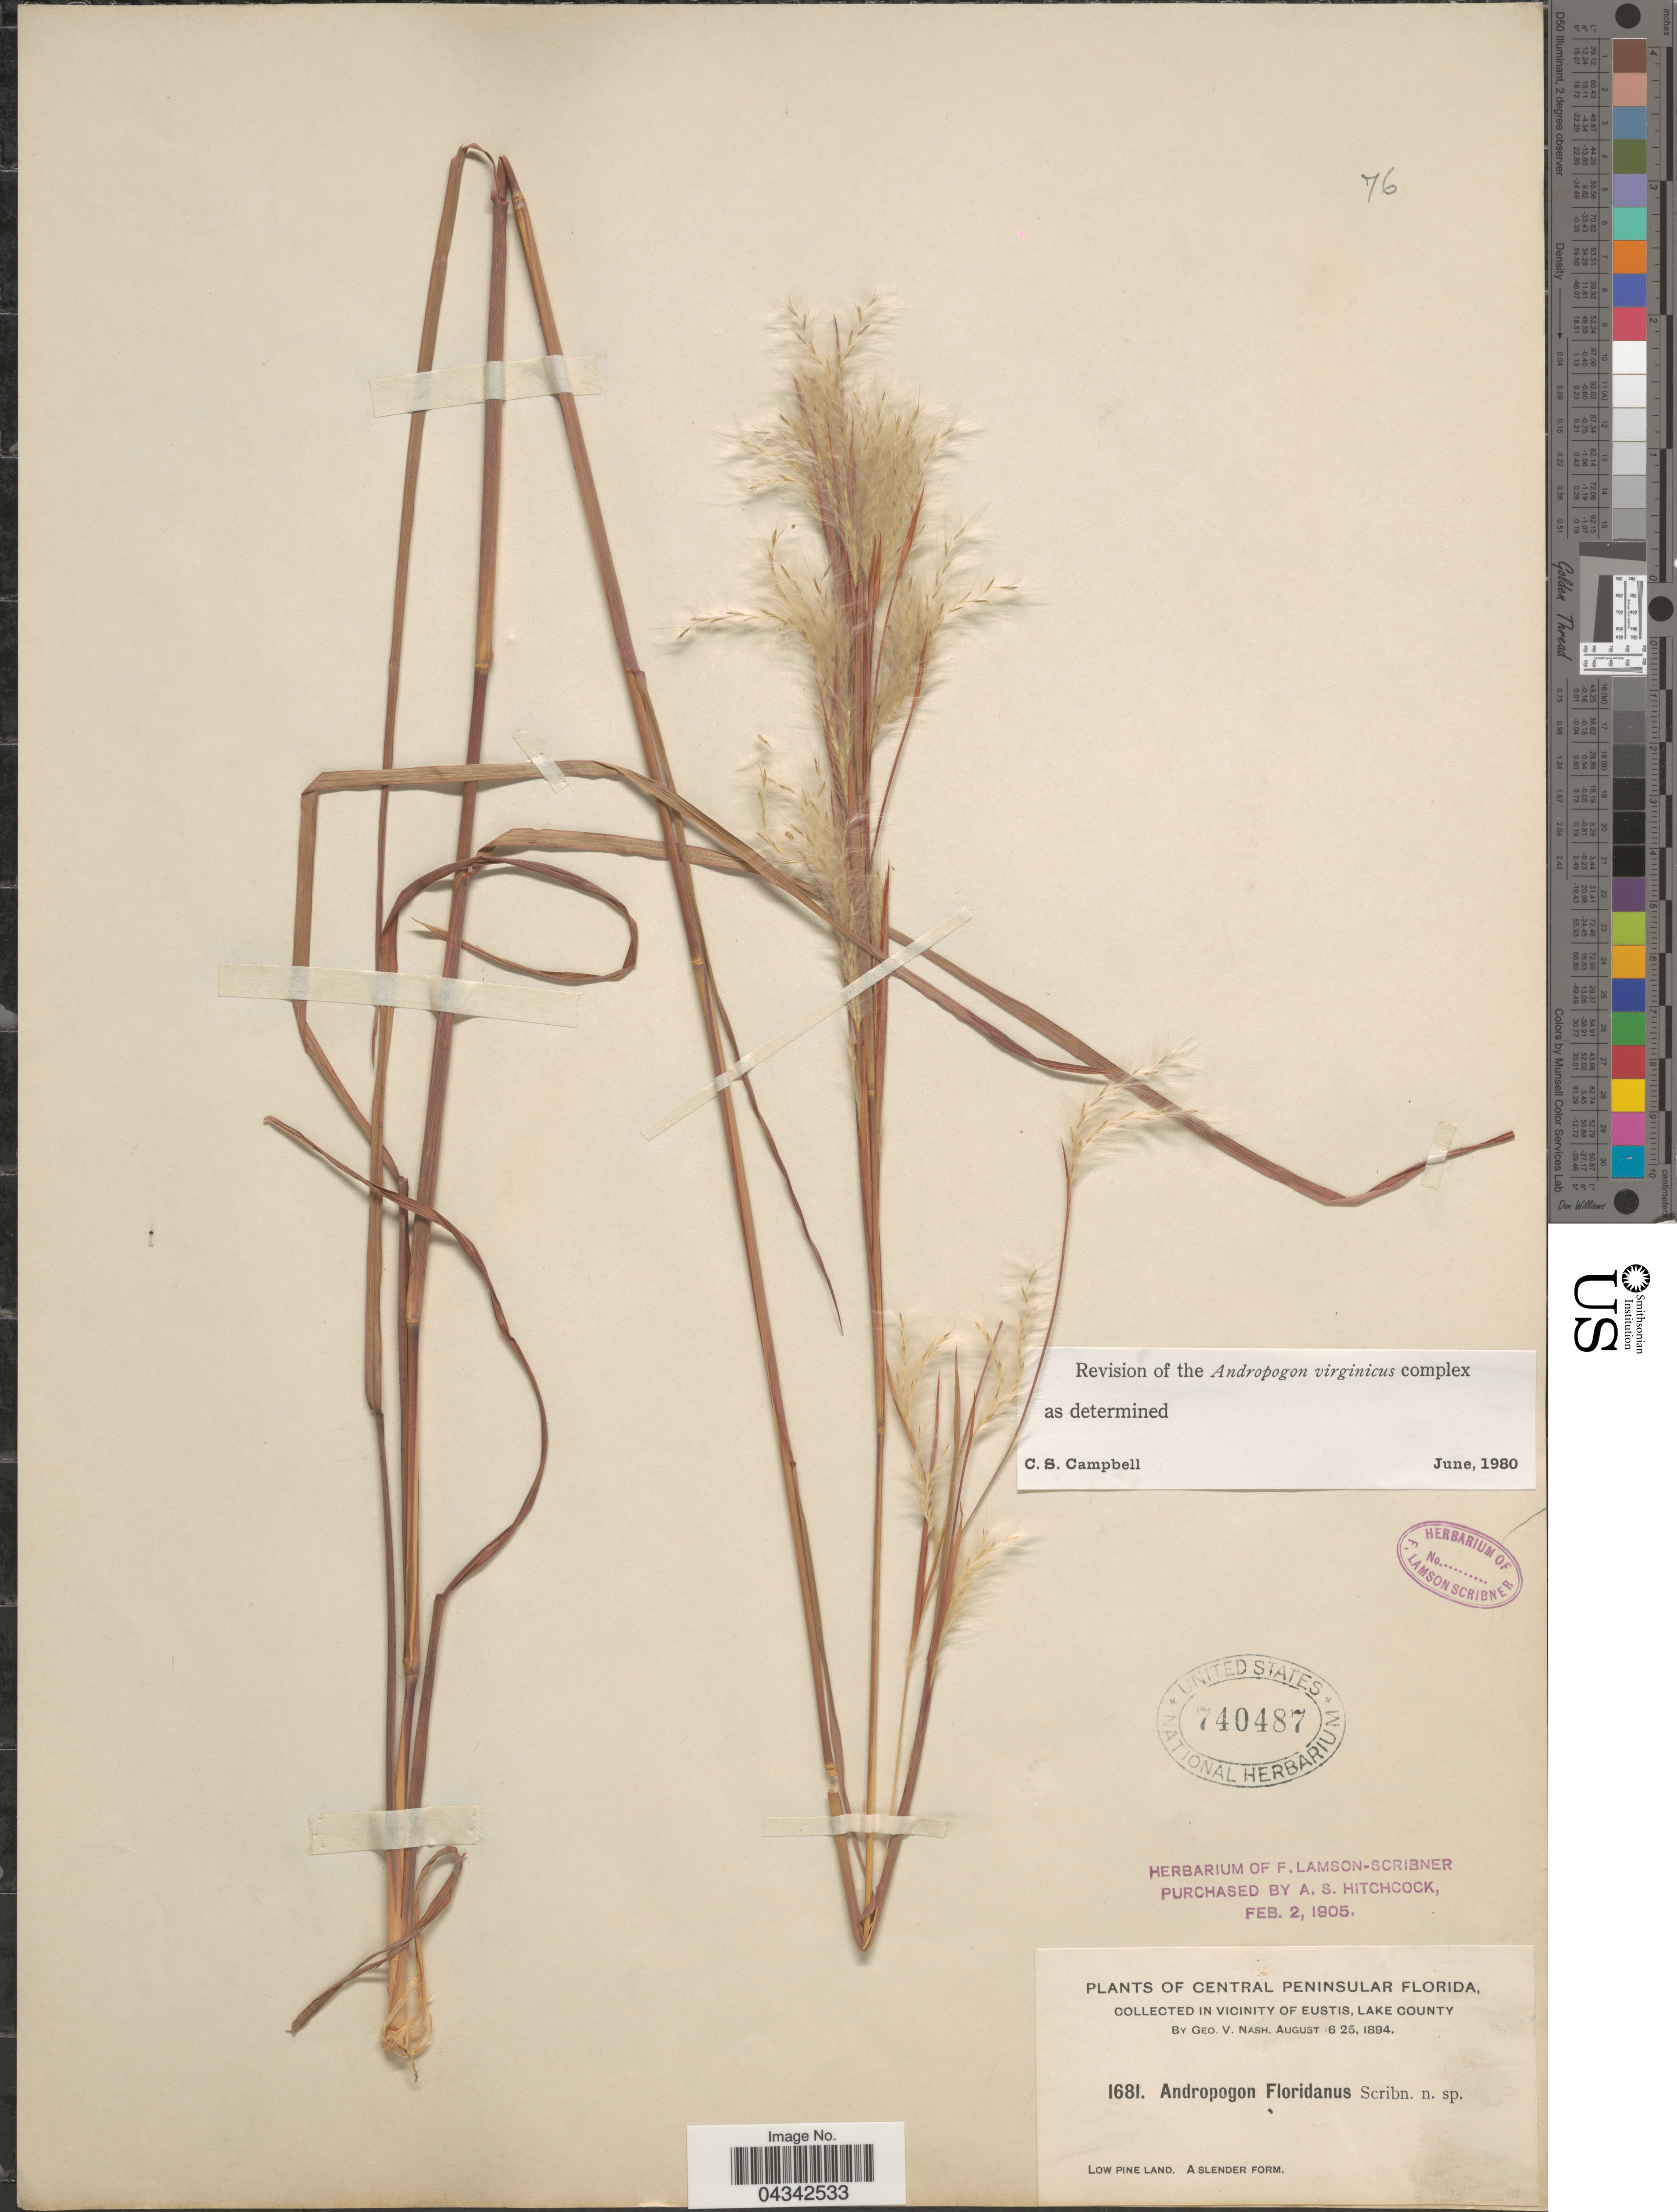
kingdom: Plantae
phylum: Tracheophyta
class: Liliopsida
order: Poales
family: Poaceae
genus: Andropogon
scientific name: Andropogon floridanus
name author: Scribn.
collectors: G. V. Nash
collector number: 1681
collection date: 1894-08-16/1894-08-25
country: United States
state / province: Florida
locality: Central Peninsular, in vicinity of Eustis, Lake County. Low pine land.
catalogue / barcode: US 740487